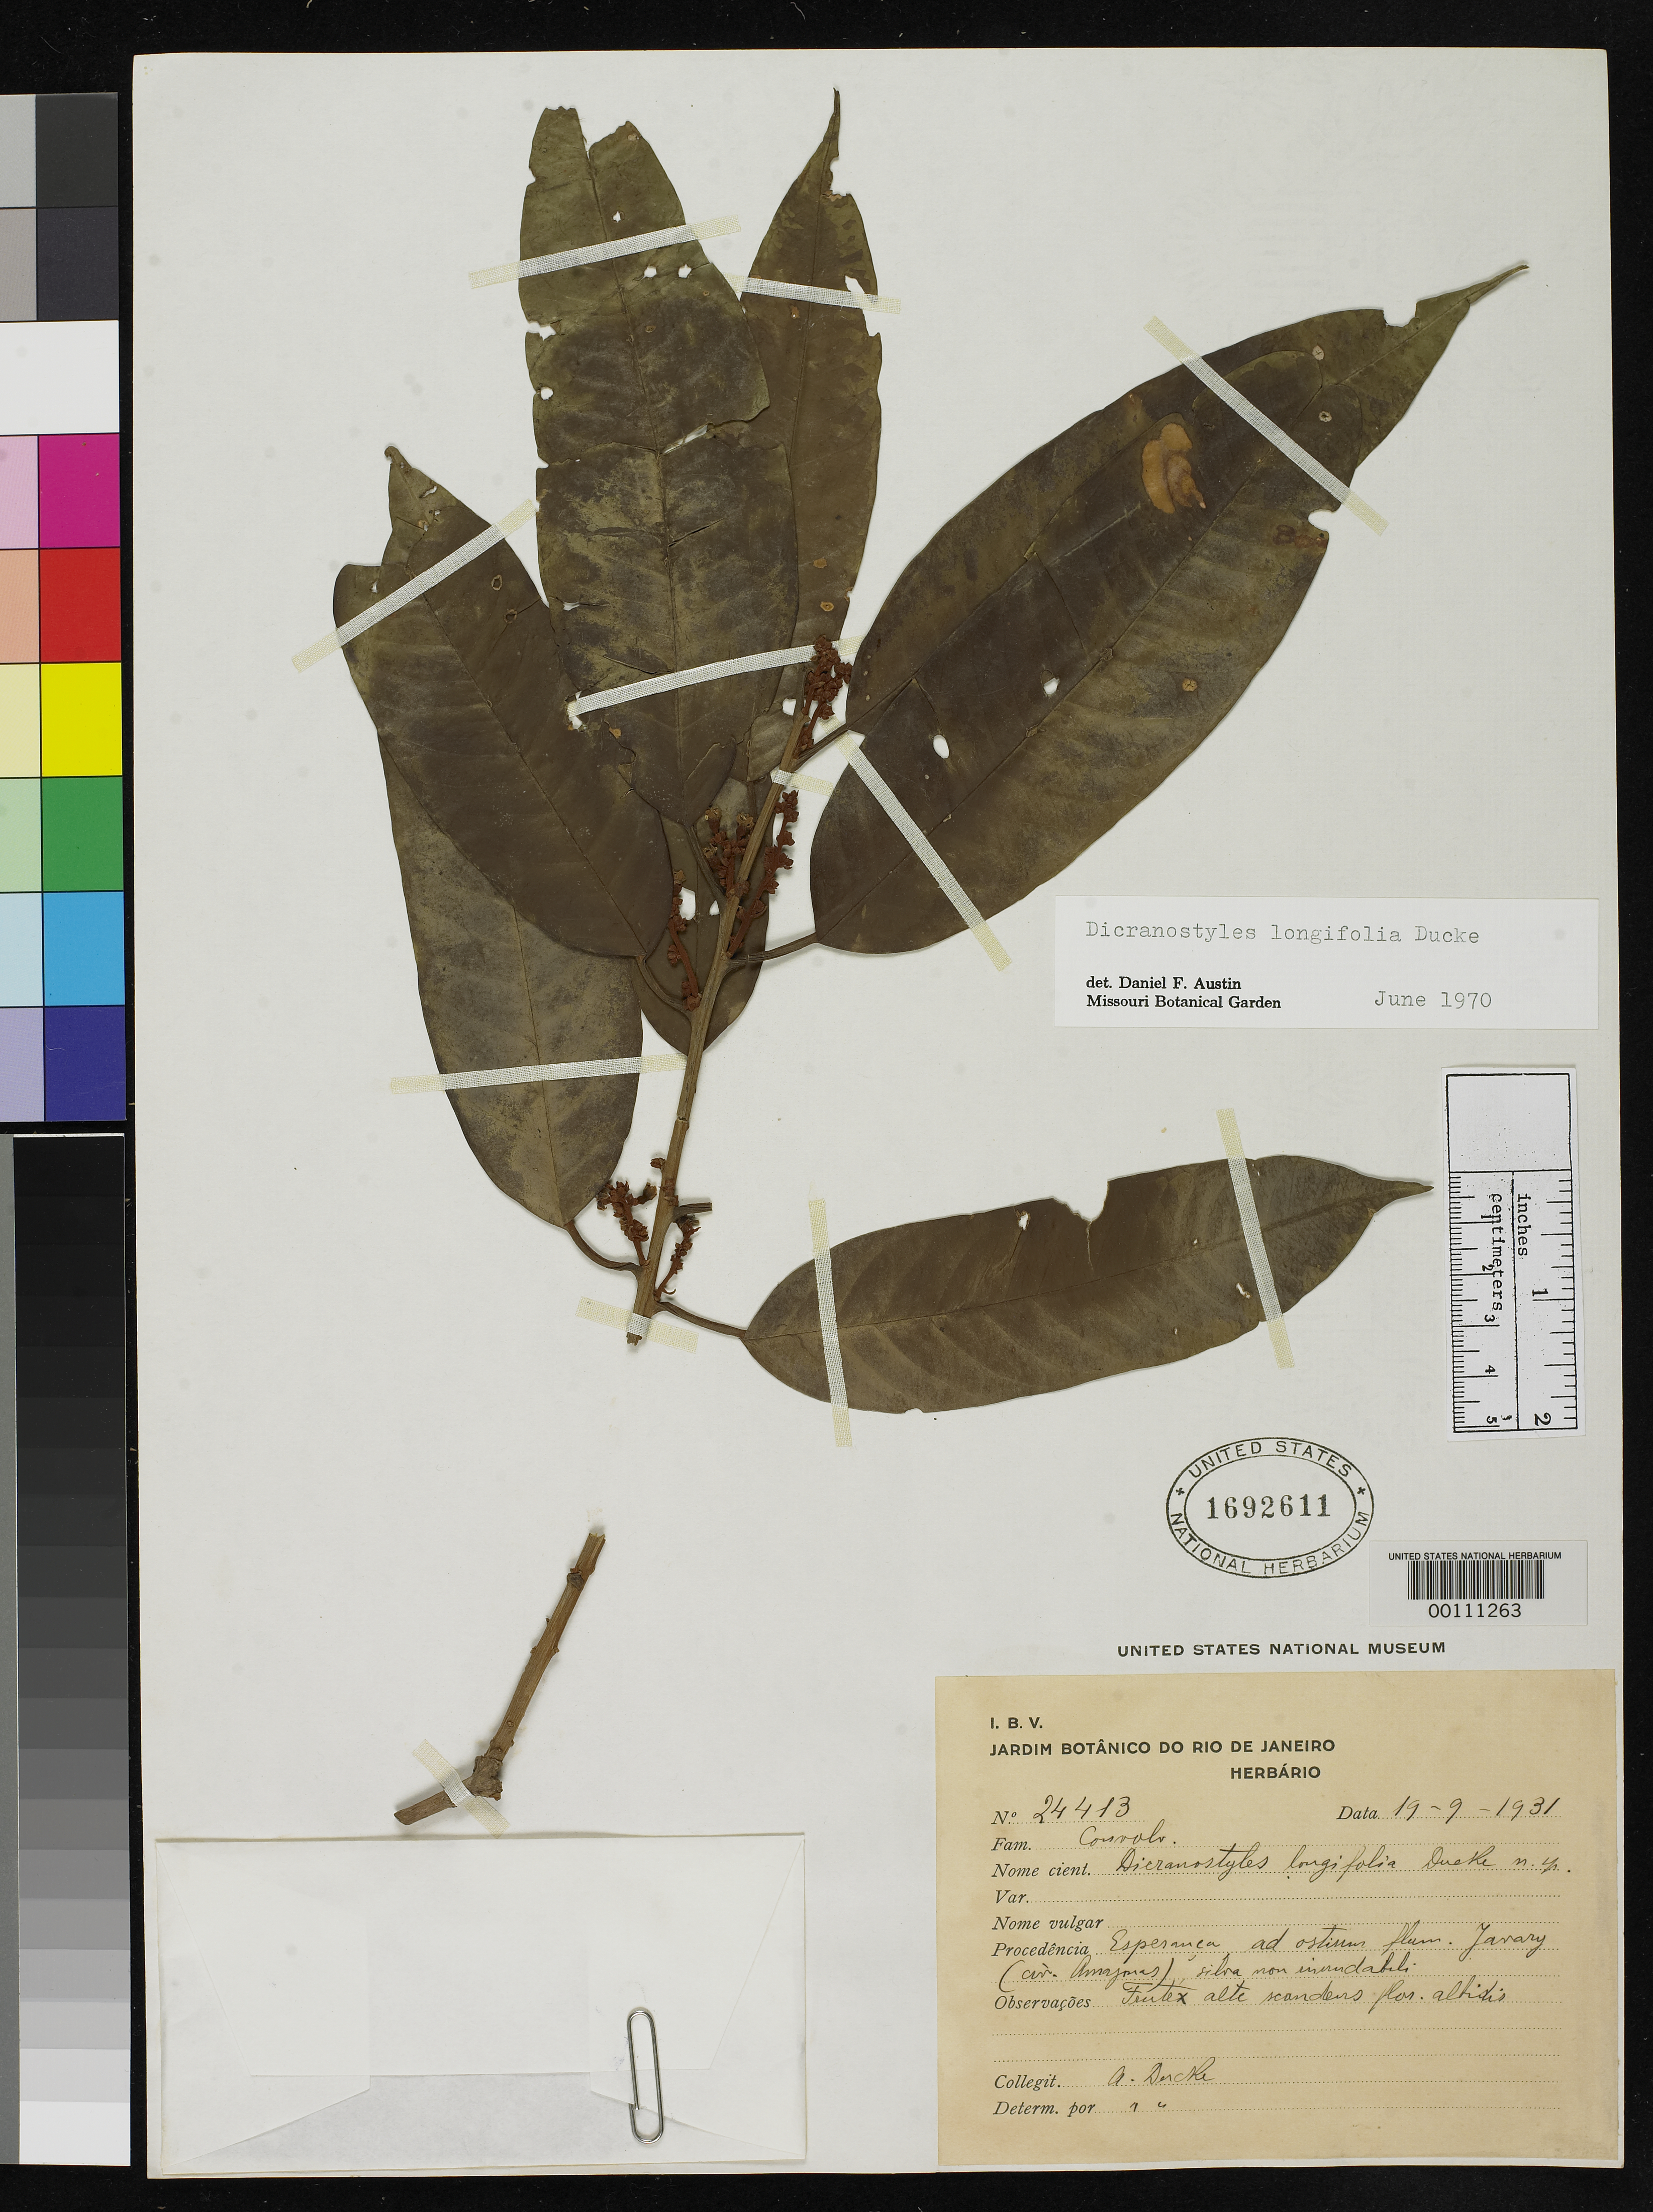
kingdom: Plantae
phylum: Tracheophyta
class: Magnoliopsida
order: Solanales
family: Convolvulaceae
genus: Dicranostyles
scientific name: Dicranostyles longifolia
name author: Ducke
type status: Isotype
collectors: A. Ducke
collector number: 24413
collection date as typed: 19 Sep 1931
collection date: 1931-09-19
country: Brazil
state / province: Amazonas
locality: Prope Esperanca.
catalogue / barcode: US 1692611